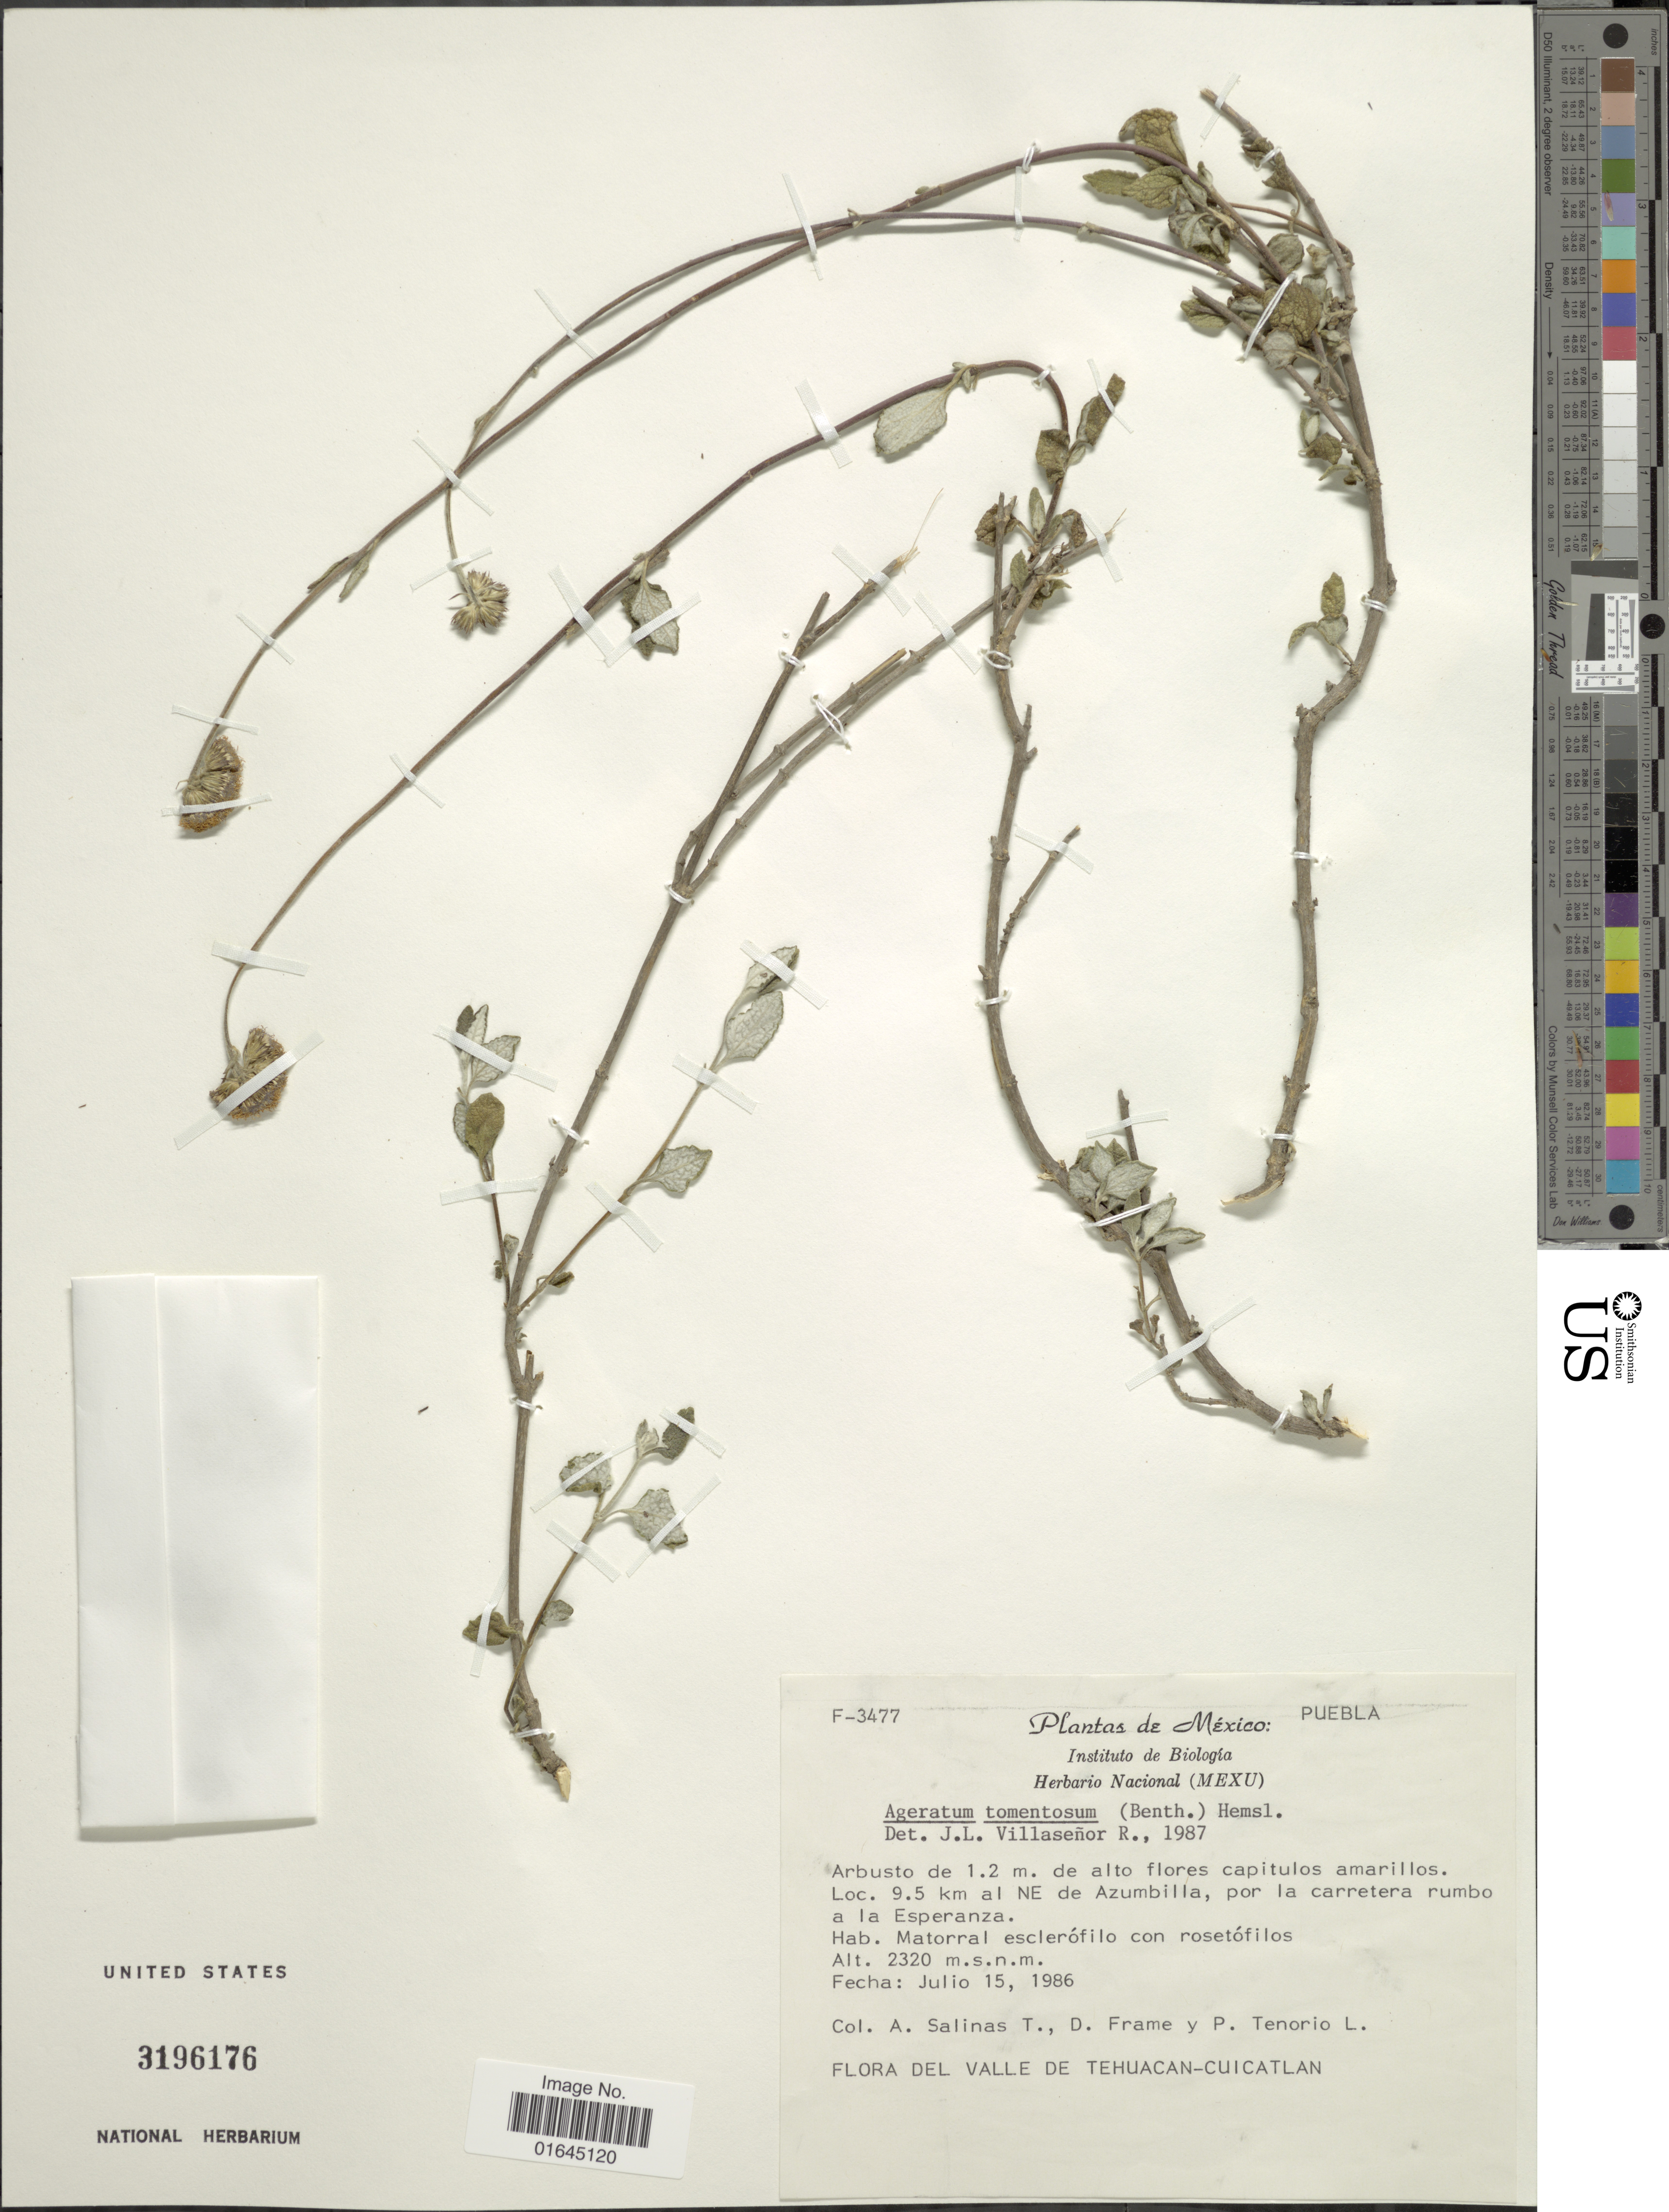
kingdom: Plantae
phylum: Tracheophyta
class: Magnoliopsida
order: Asterales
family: Asteraceae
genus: Ageratum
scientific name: Ageratum tehuacanum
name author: R.M. King & H. Rob.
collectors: A. Salinas T., D. Frame & P. Tenorio L.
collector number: F-3477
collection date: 1986-07-15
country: Mexico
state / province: Puebla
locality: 9.5 km al NE de Azumbilla, por la carretera rumbo a la Esperanza.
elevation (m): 2320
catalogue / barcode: US 3196176